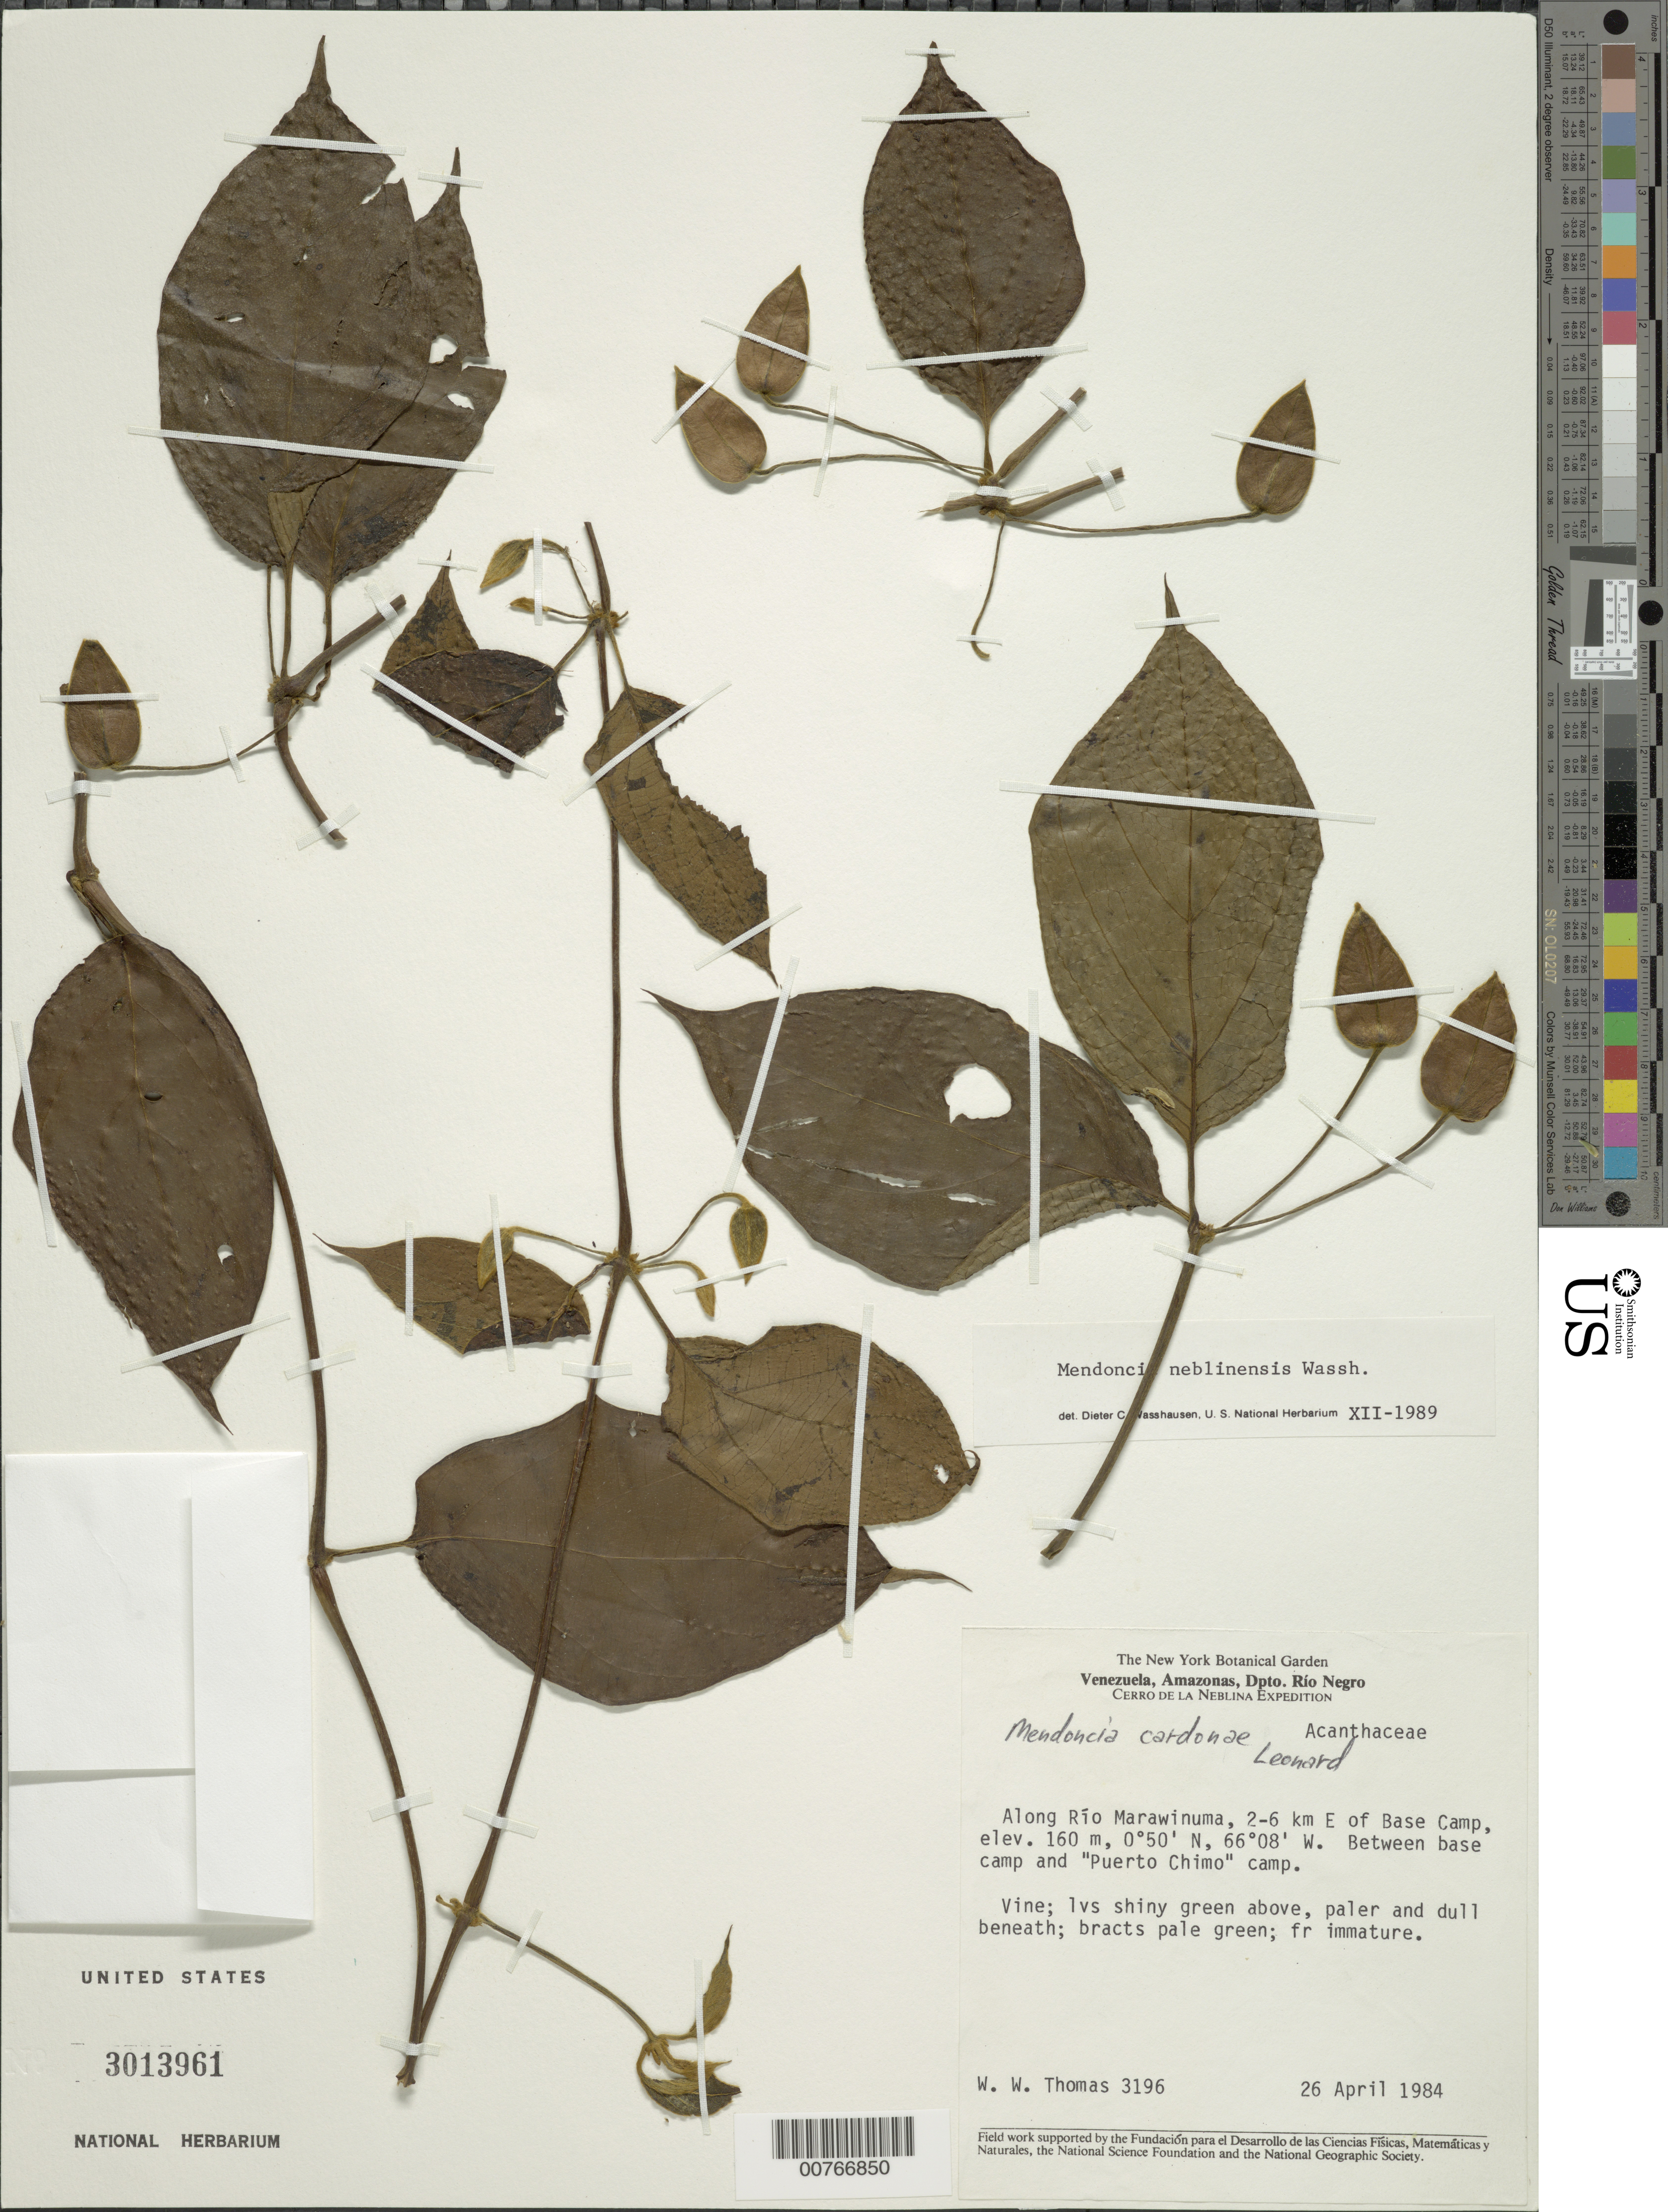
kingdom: Plantae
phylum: Tracheophyta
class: Magnoliopsida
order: Lamiales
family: Acanthaceae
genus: Mendoncia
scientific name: Mendoncia neblinensis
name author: Wassh.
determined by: Wasshausen, Dieter C., (BOT), Smithsonian Institution - National Museum of Natural History (UNITED STATES)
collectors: W. W. Thomas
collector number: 3196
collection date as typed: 26-Apr-84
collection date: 1984-04-26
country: Venezuela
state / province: Amazonas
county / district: Río Negro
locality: Río Mawarinuma, 2-6 km E of Base Camp, between base camp and "Puerto Chimo" camp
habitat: Along river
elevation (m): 160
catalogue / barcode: US 3013961